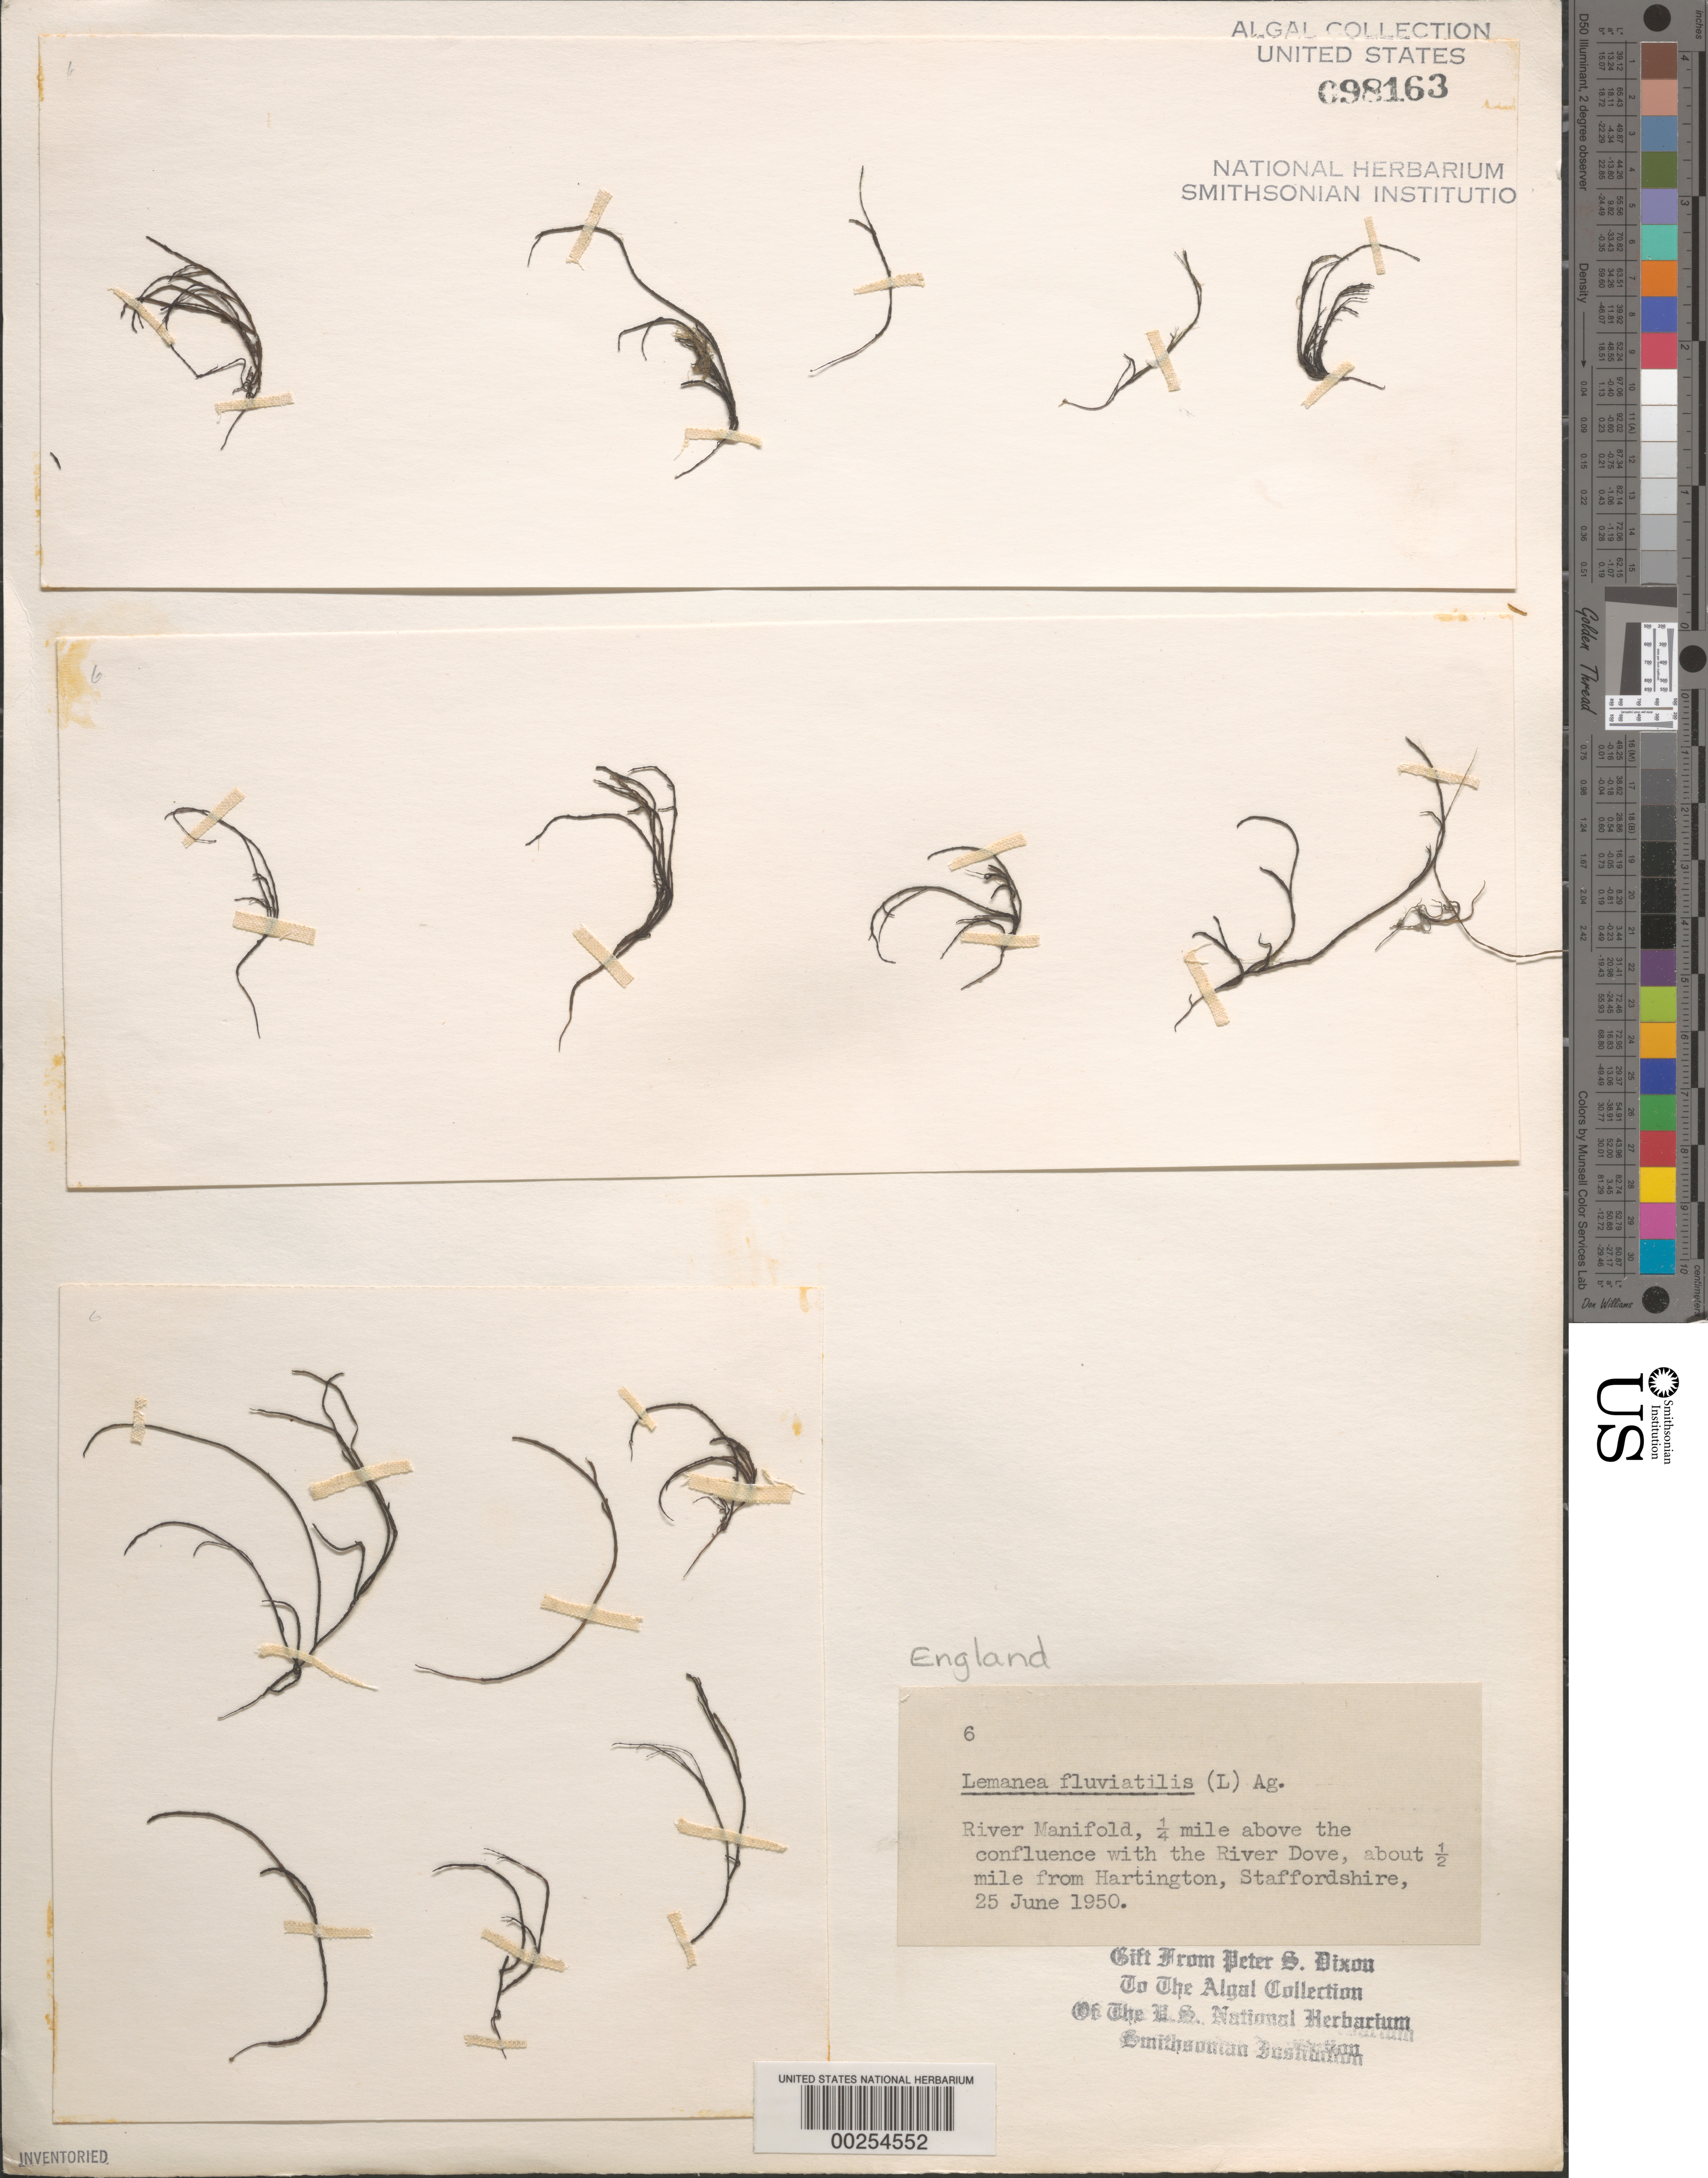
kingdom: Plantae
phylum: Rhodophyta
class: Florideophyceae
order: Batrachospermales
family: Lemaneaceae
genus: Lemanea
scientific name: Lemanea fluviatilis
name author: (L.) C. Agardh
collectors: P. S. Dixon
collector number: PSD 6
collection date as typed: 25 Jun 1950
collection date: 1950-06-25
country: United Kingdom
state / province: England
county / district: Derbyshire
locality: River Manifold, above River Dove confluence, near Hartington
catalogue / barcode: US 98163